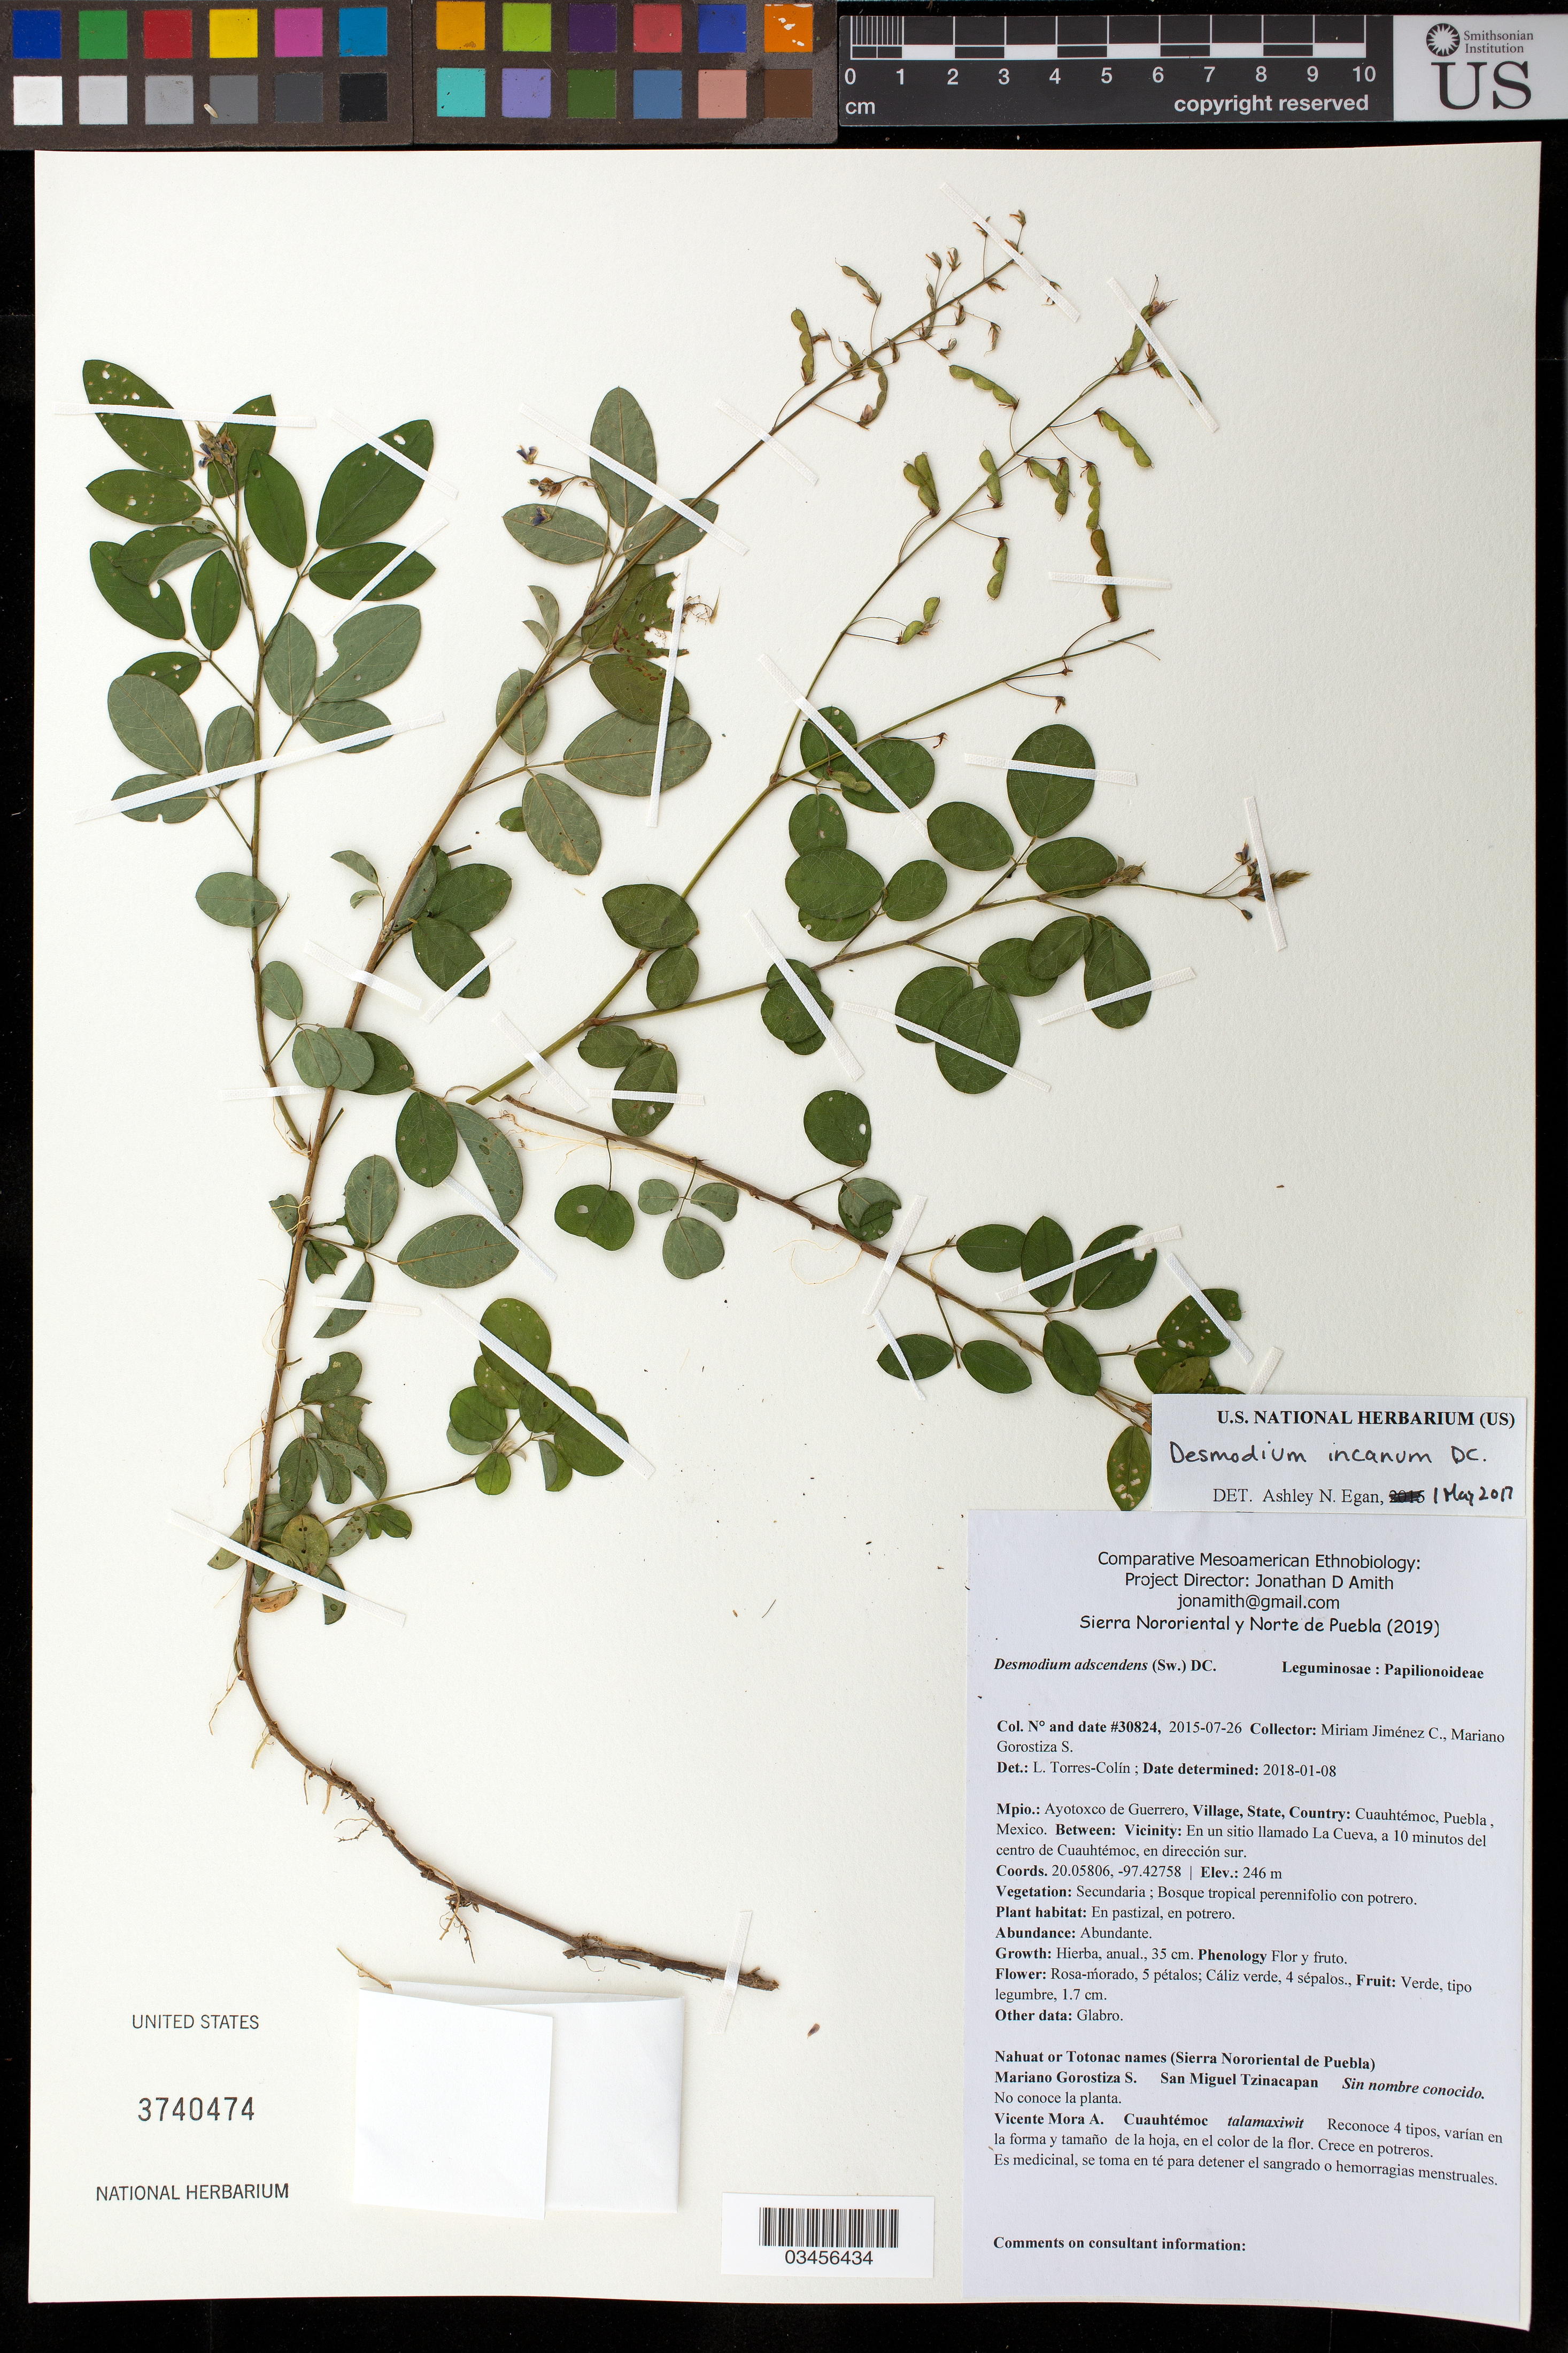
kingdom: Plantae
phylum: Tracheophyta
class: Magnoliopsida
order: Fabales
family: Fabaceae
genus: Desmodium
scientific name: Desmodium incanum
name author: (Sw.) DC.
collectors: M. Jiménez Chimil & M. Gorostiza S.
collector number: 30824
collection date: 2015-07-26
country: México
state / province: Puebla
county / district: Ayotoxco de Guerrero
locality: PUEBLO: Cuauhtémoc; LOCALIDAD EXACTA: En un sitio llamado La Cueva, a 10 minutos del centro de Cuauhtémoc, en dirección sur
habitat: Bosque tropical perennifolio con potrero | En pastizal, en potrero.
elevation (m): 246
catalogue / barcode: US 3740474